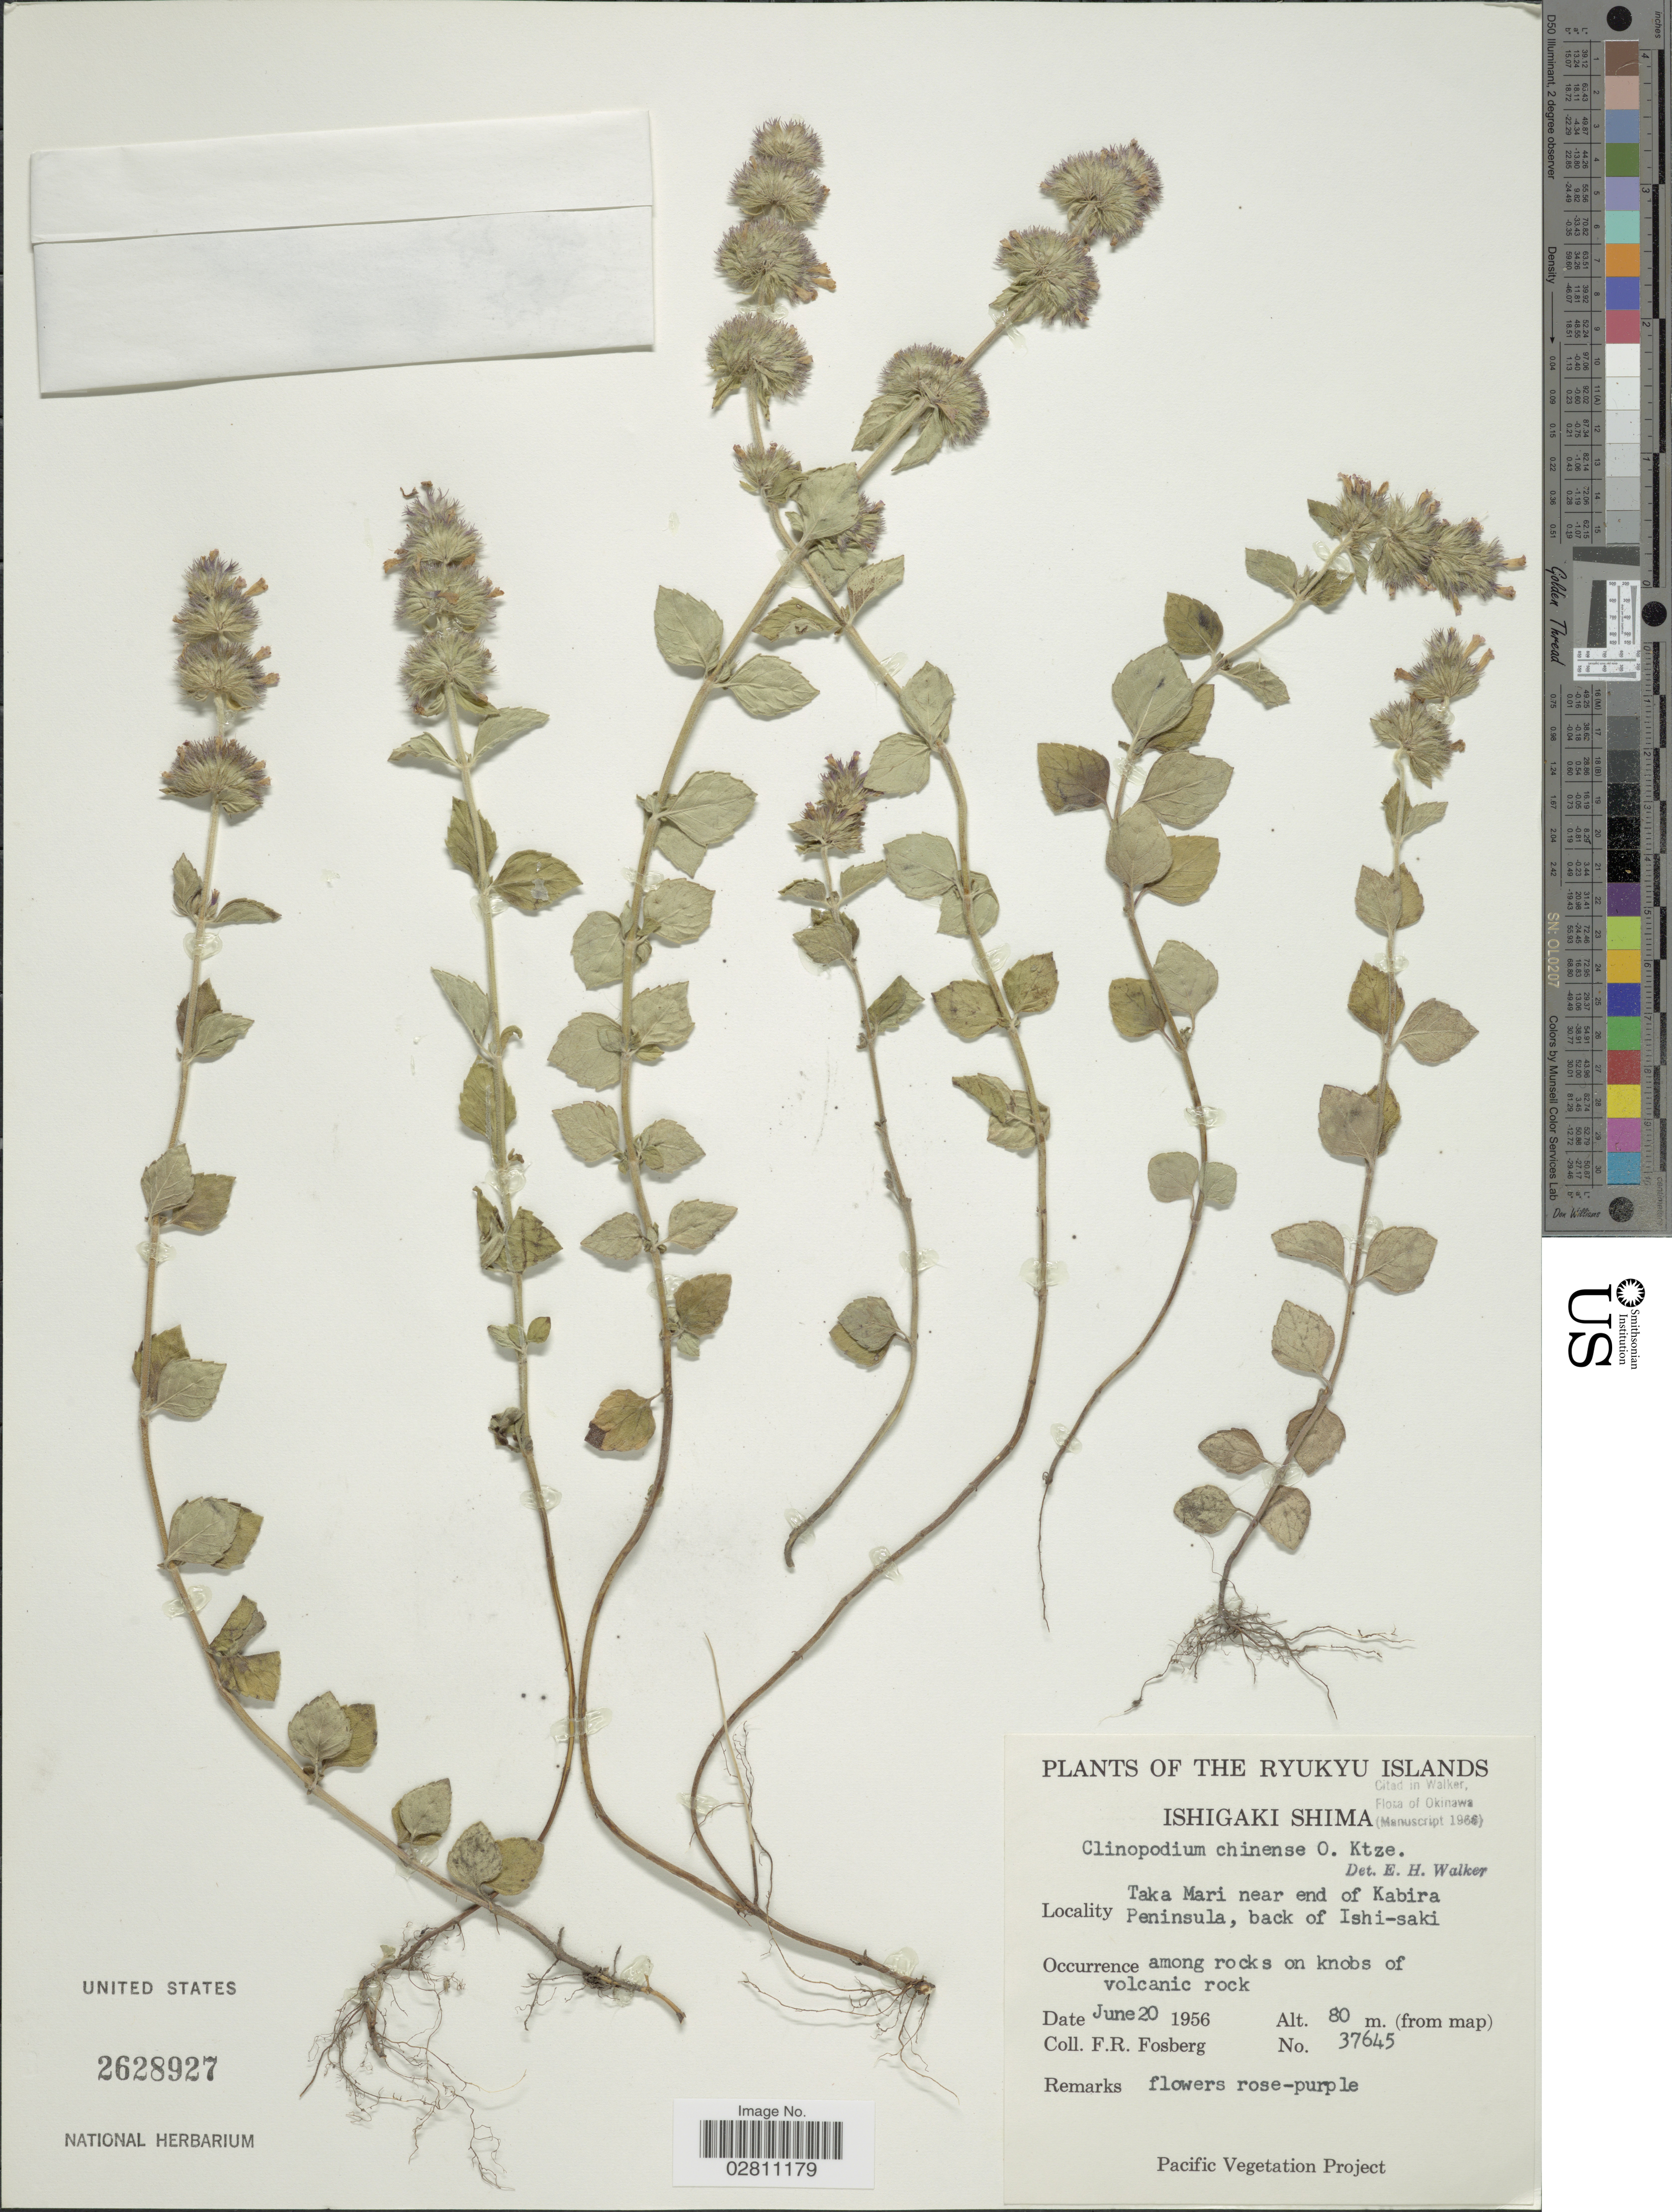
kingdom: Plantae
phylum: Tracheophyta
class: Magnoliopsida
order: Lamiales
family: Lamiaceae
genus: Clinopodium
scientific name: Clinopodium chinense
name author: (Benth.) Kuntze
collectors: F. R. Fosberg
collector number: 37645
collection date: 1956-06-20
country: Japan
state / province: Okinawa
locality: The Ryukyu Islands, Ishigaki Shima, Taka Mari near end of Kabira Peninsula, back of Ishi-saki.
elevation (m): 80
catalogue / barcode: US 2628927